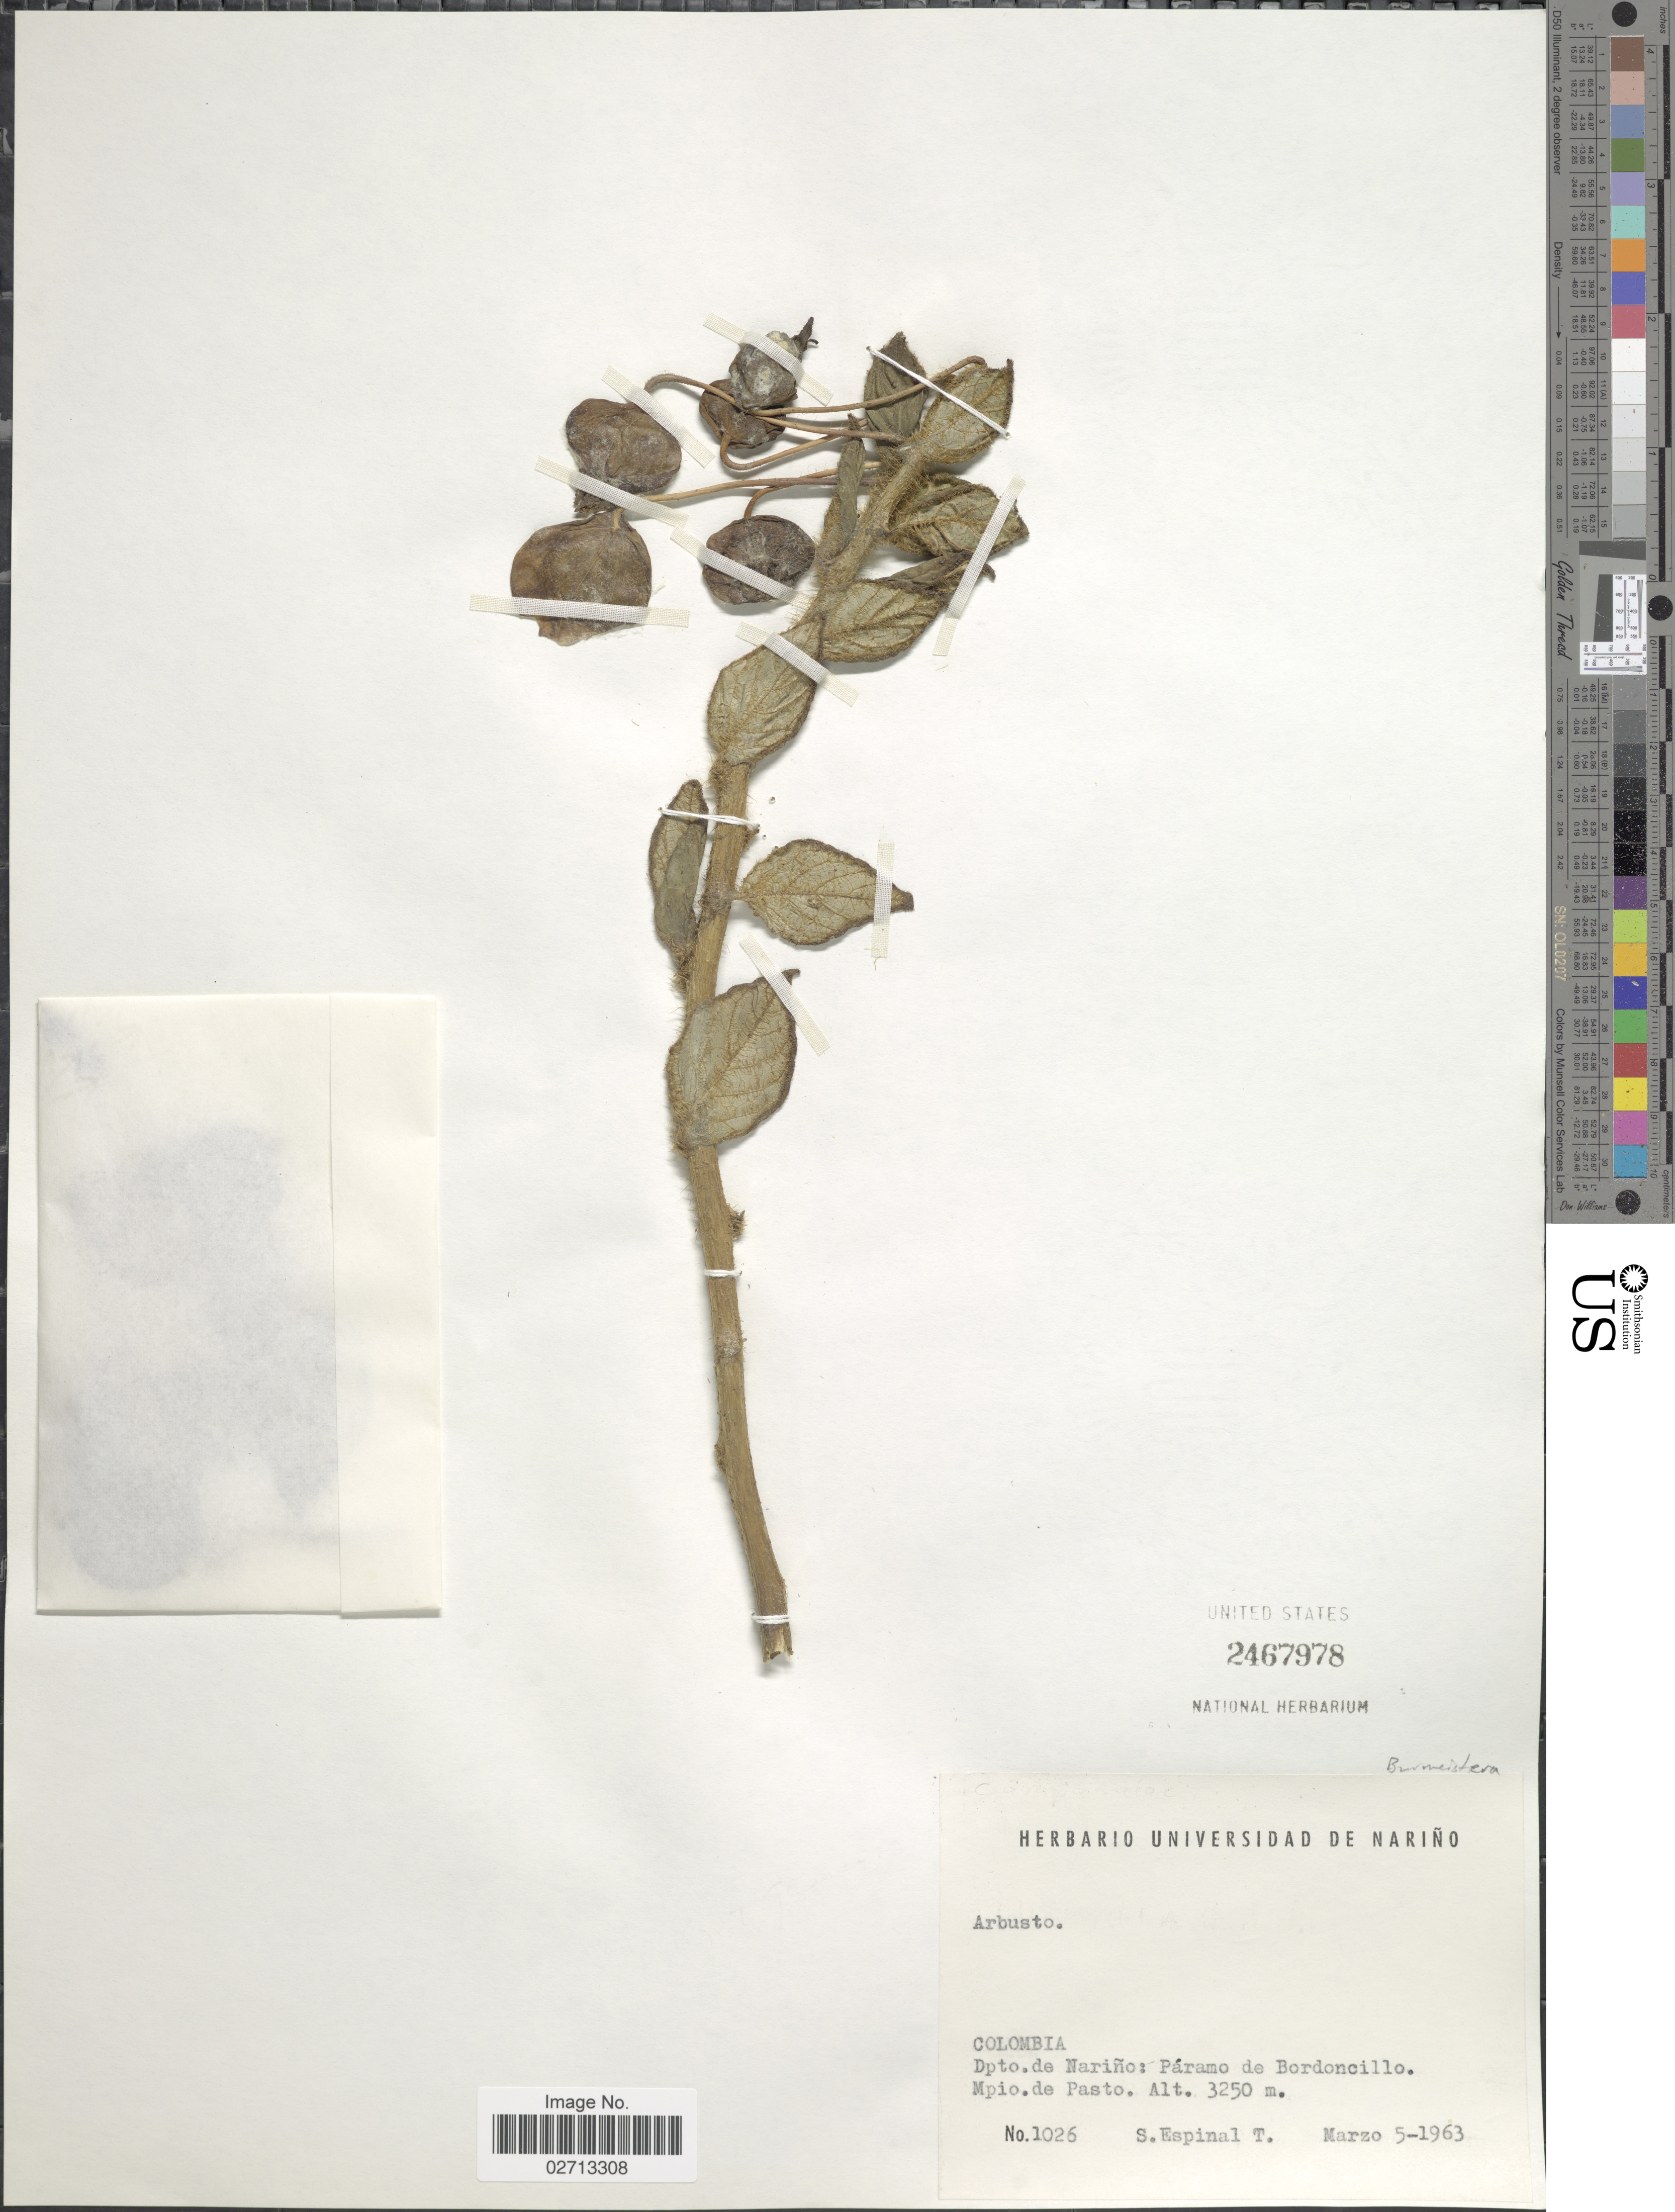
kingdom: Plantae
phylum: Tracheophyta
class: Magnoliopsida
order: Asterales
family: Campanulaceae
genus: Burmeistera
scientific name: Burmeistera sp.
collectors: S. Espinal T.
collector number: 1026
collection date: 1963-03-05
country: Colombia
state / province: Nariño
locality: Dpto. de Nariño: Páramo de Bordoncillo. Mpio. de Pasto.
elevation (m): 3250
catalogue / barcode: US 2467978